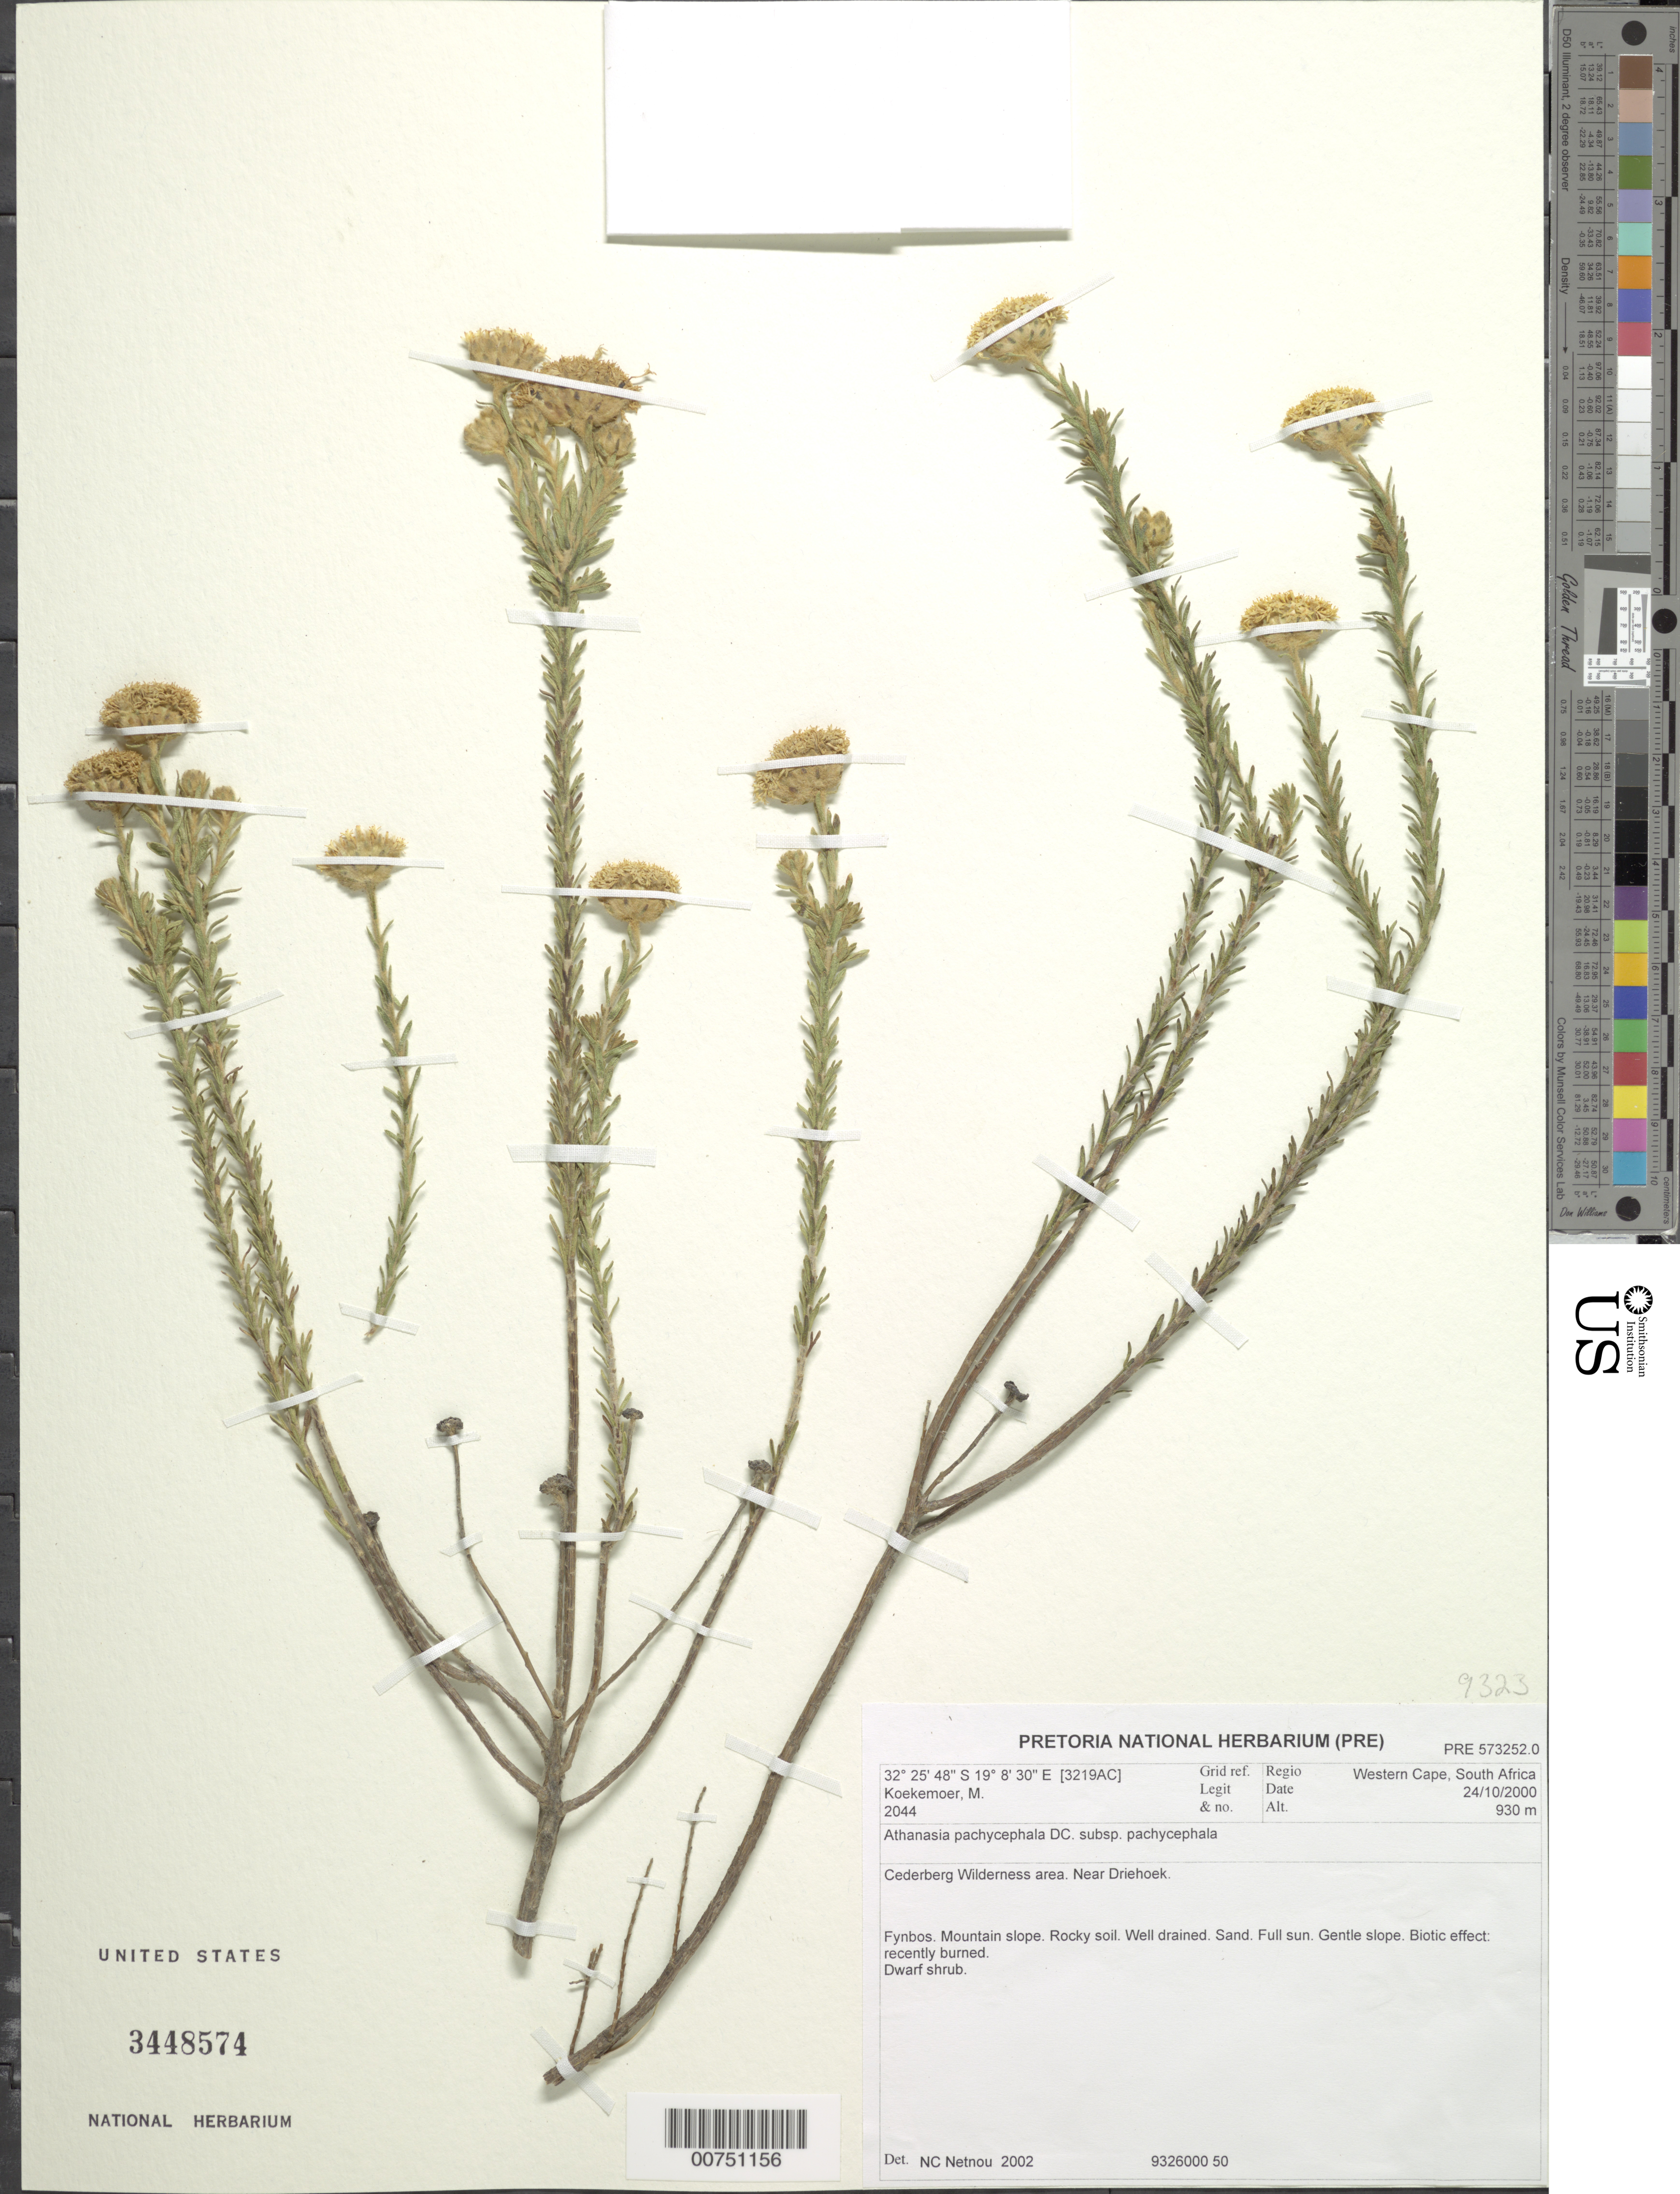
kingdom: Plantae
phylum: Tracheophyta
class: Magnoliopsida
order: Asterales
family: Asteraceae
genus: Athanasia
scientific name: Athanasia pachycephala subsp. pachycephala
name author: DC.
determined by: Netnou, N. C.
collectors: M. Koekemoer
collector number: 2044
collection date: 2000-10-24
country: South Africa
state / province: Western Cape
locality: Cederberg Wilderness area, near Driehoek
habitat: Fynbos; mountain slope, rocky soil, well-drained, sand, full sun, gentle slope, recently burned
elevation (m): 930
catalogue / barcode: US 3448574